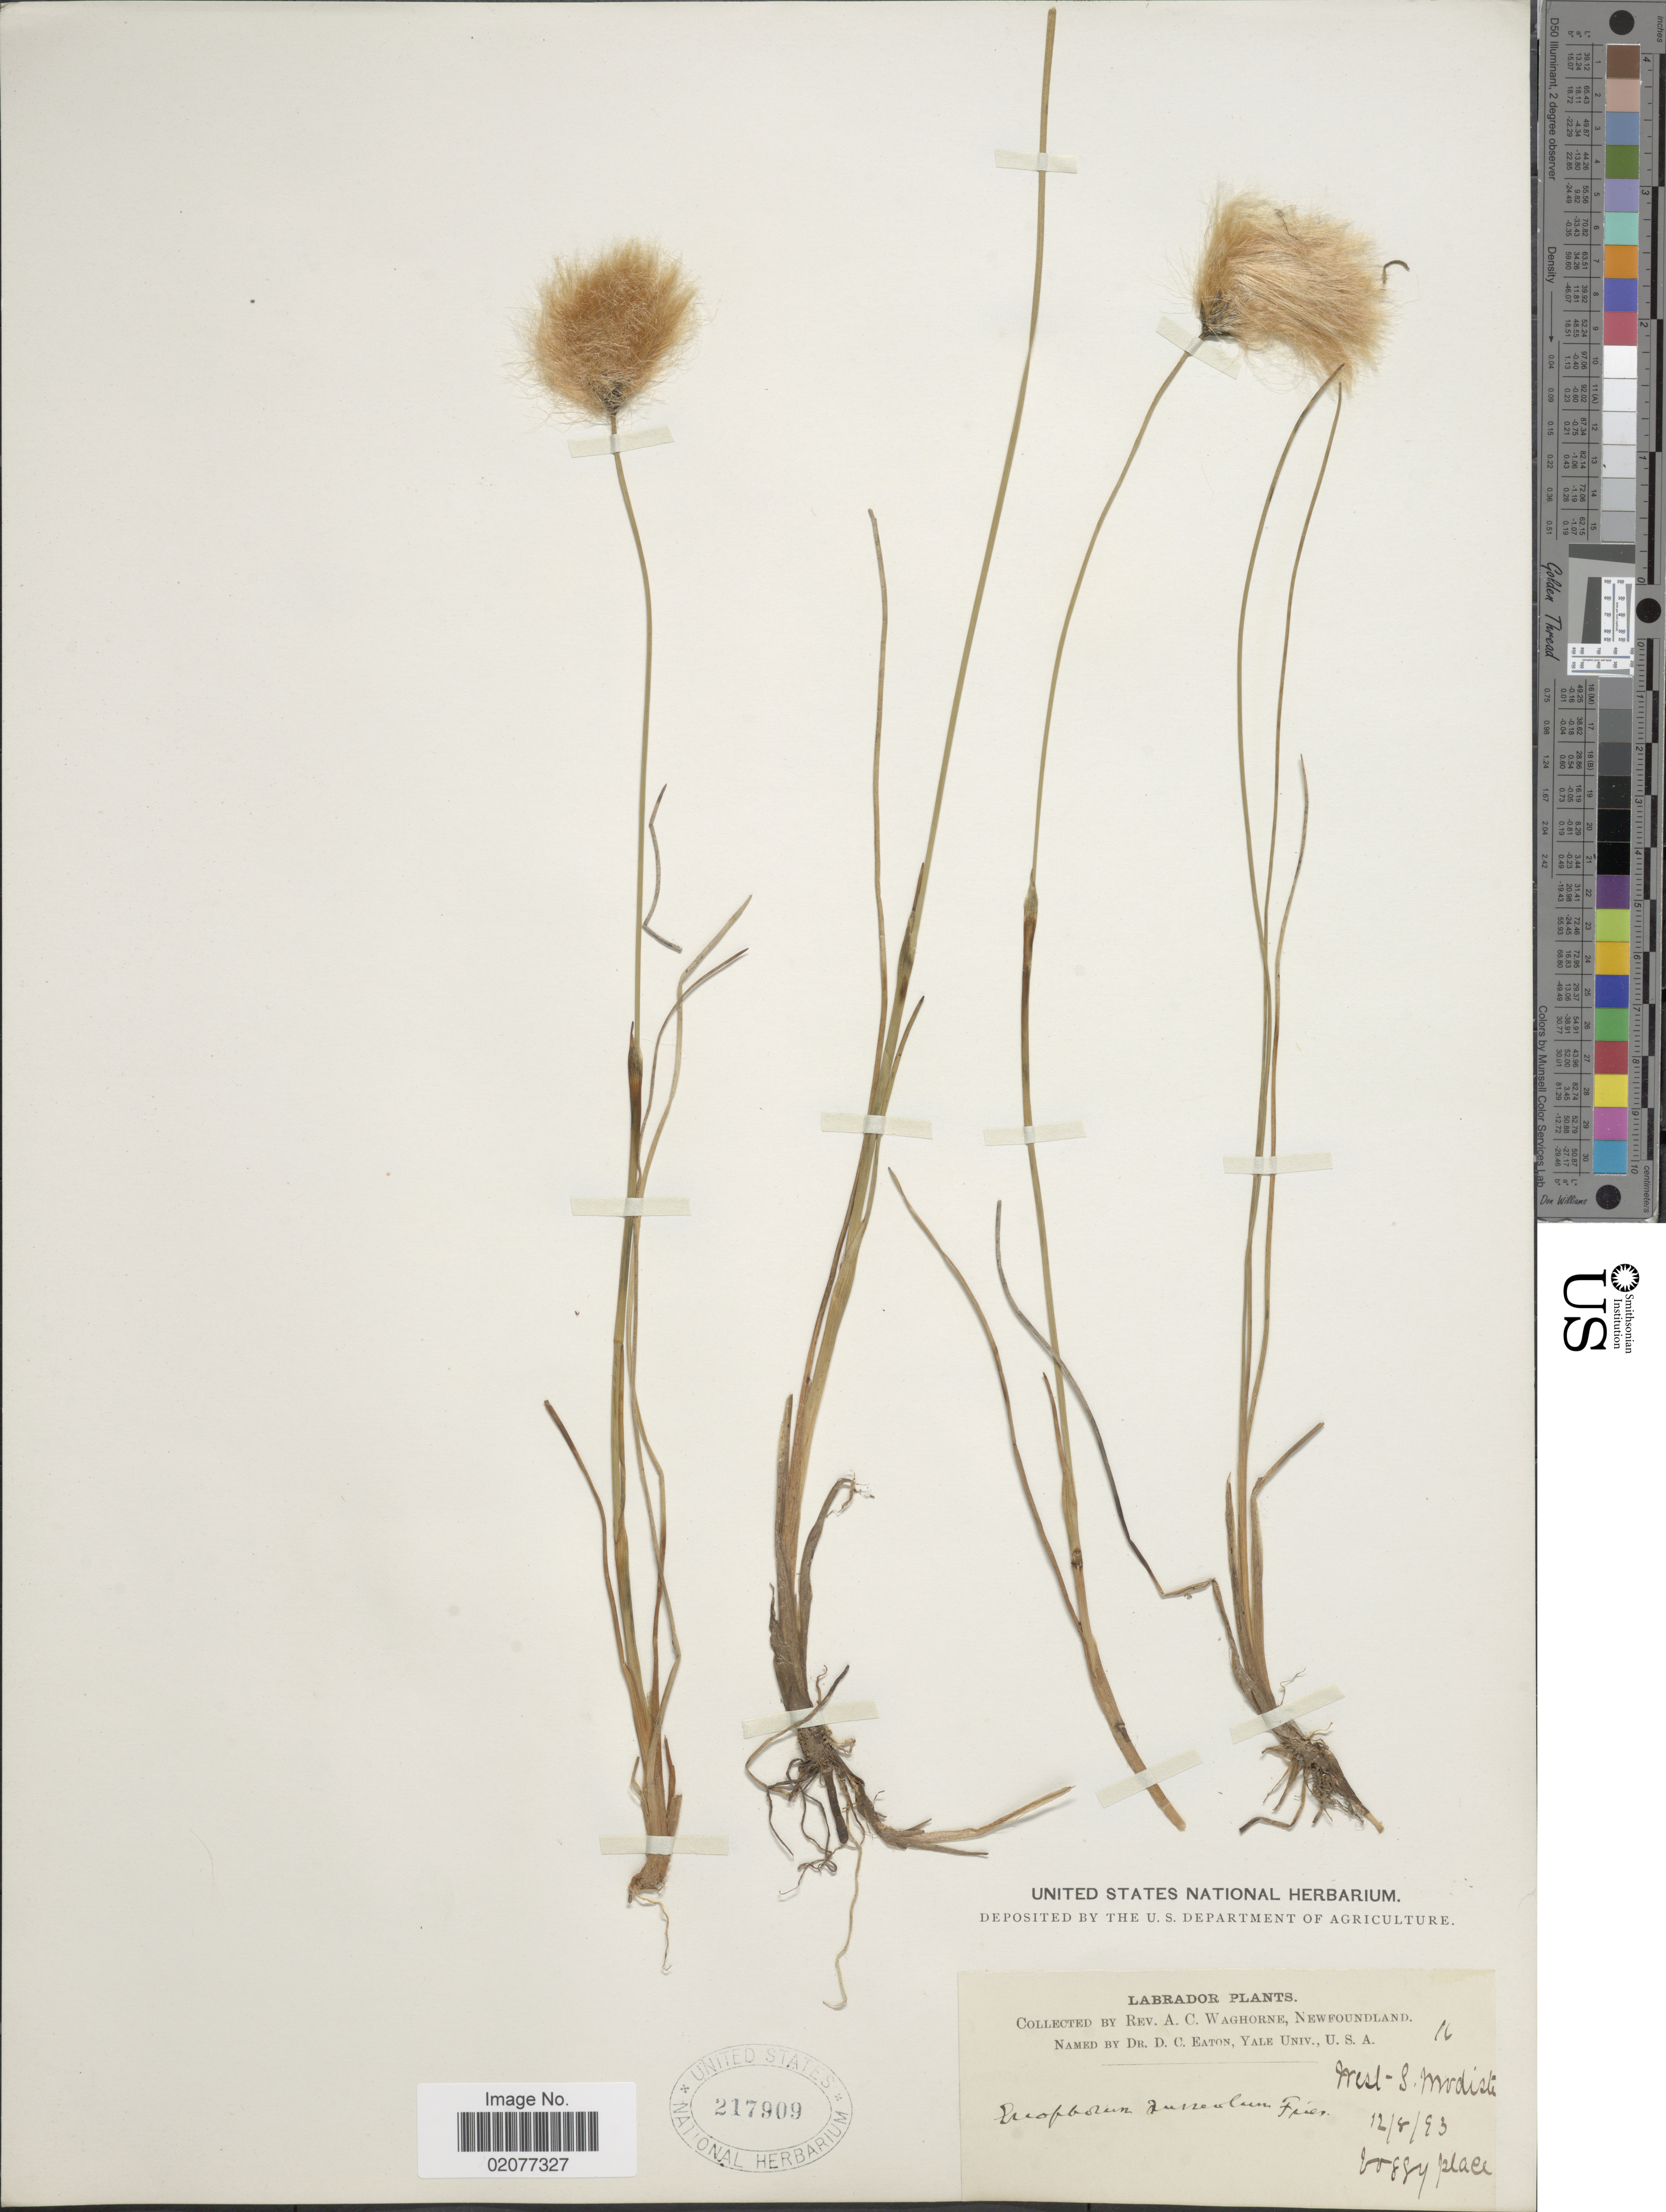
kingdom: Plantae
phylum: Tracheophyta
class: Liliopsida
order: Poales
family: Cyperaceae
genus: Eriophorum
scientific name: Eriophorum chamissonis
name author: C.A. Mey.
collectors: A. Waghorne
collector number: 16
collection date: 1893-08-12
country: Canada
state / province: Newfoundland and Labrador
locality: West S. Modiste. Labrador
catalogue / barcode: US 217909